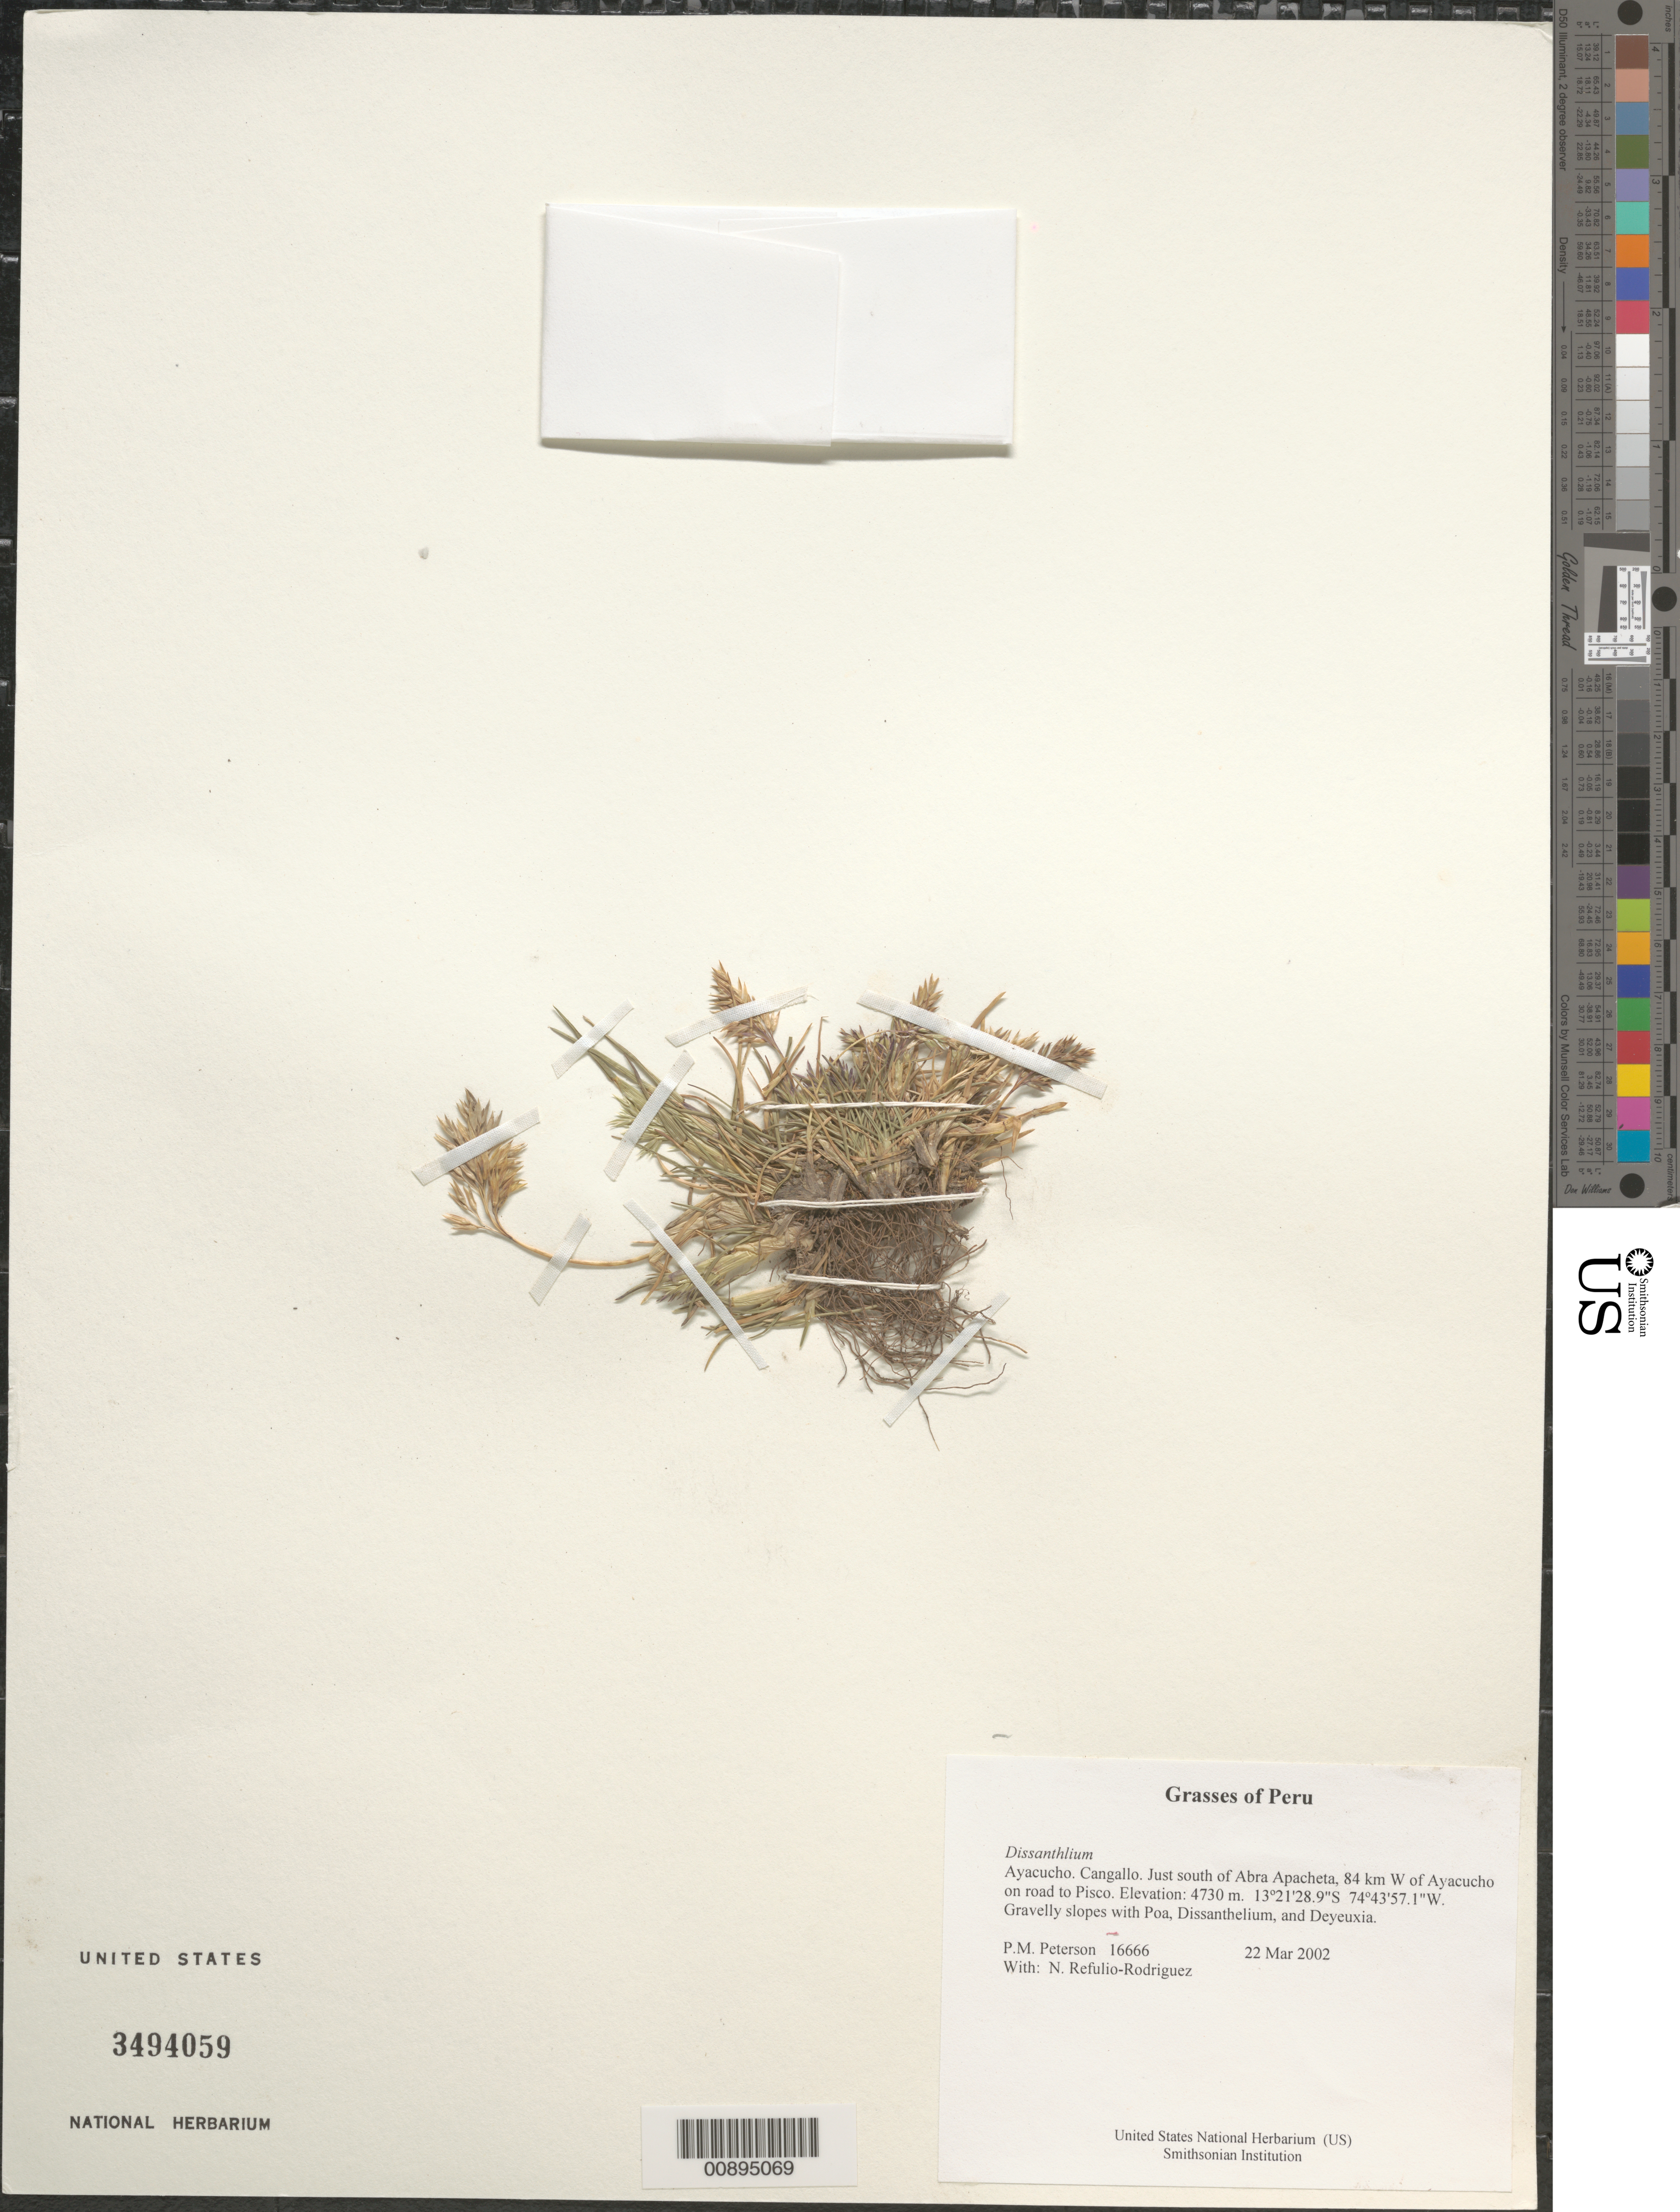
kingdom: Plantae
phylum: Tracheophyta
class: Liliopsida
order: Poales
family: Poaceae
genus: Dissanthelium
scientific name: Dissanthelium sp.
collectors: P. M. Peterson & N. Refulio-Rodríguez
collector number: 16666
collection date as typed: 22 Mar 2002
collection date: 2002-03-22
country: Peru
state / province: Ayacucho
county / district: Cangallo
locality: Just south of Abra Apacheta, 84 km W of Ayacucho on road to Pisco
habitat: Gravelly slopes with ~Poa, Dissanthelium, and Deyeuxia~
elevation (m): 4730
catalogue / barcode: US 3494059